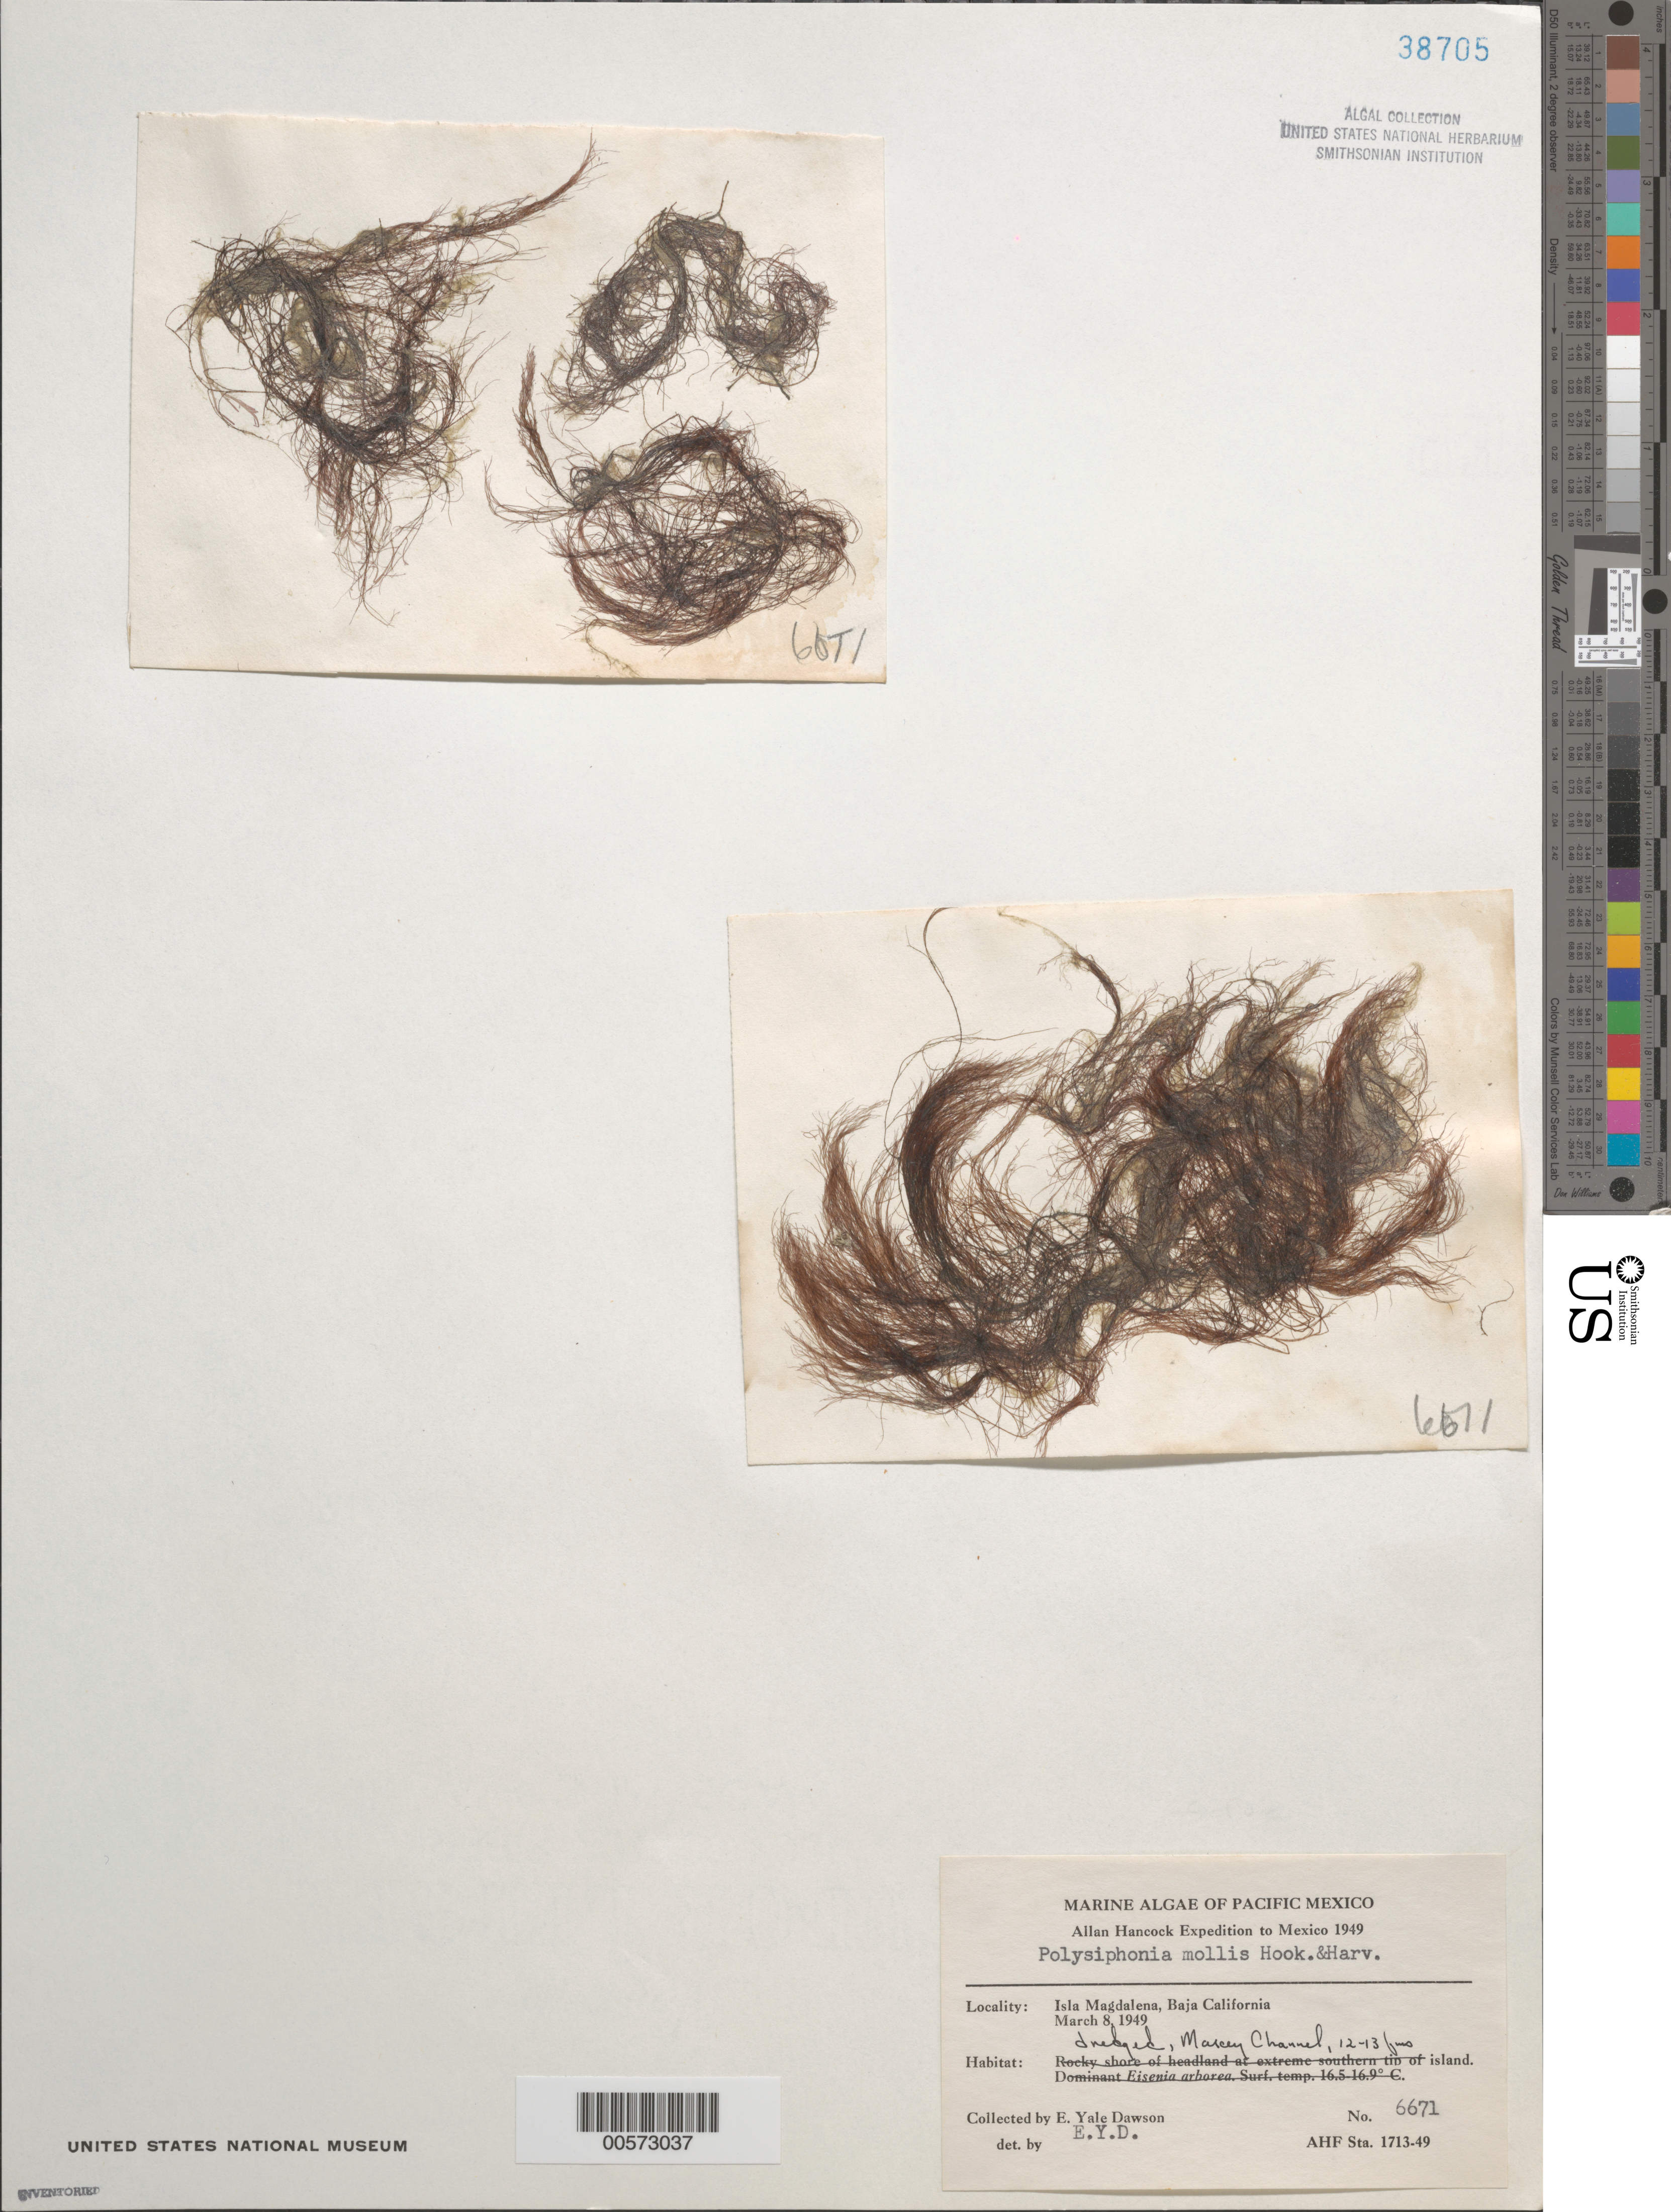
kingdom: Plantae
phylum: Rhodophyta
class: Florideophyceae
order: Ceramiales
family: Rhodomelaceae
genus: Polysiphonia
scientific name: Polysiphonia mollis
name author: Hook. f. & Harv.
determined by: Dawson, E. Y.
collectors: E. Y. Dawson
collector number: EYD 6671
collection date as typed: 08 Mar 1949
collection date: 1949-03-08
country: Mexico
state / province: Baja California Sur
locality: Marcey Channel, Isla Magdalena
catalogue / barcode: US 38705